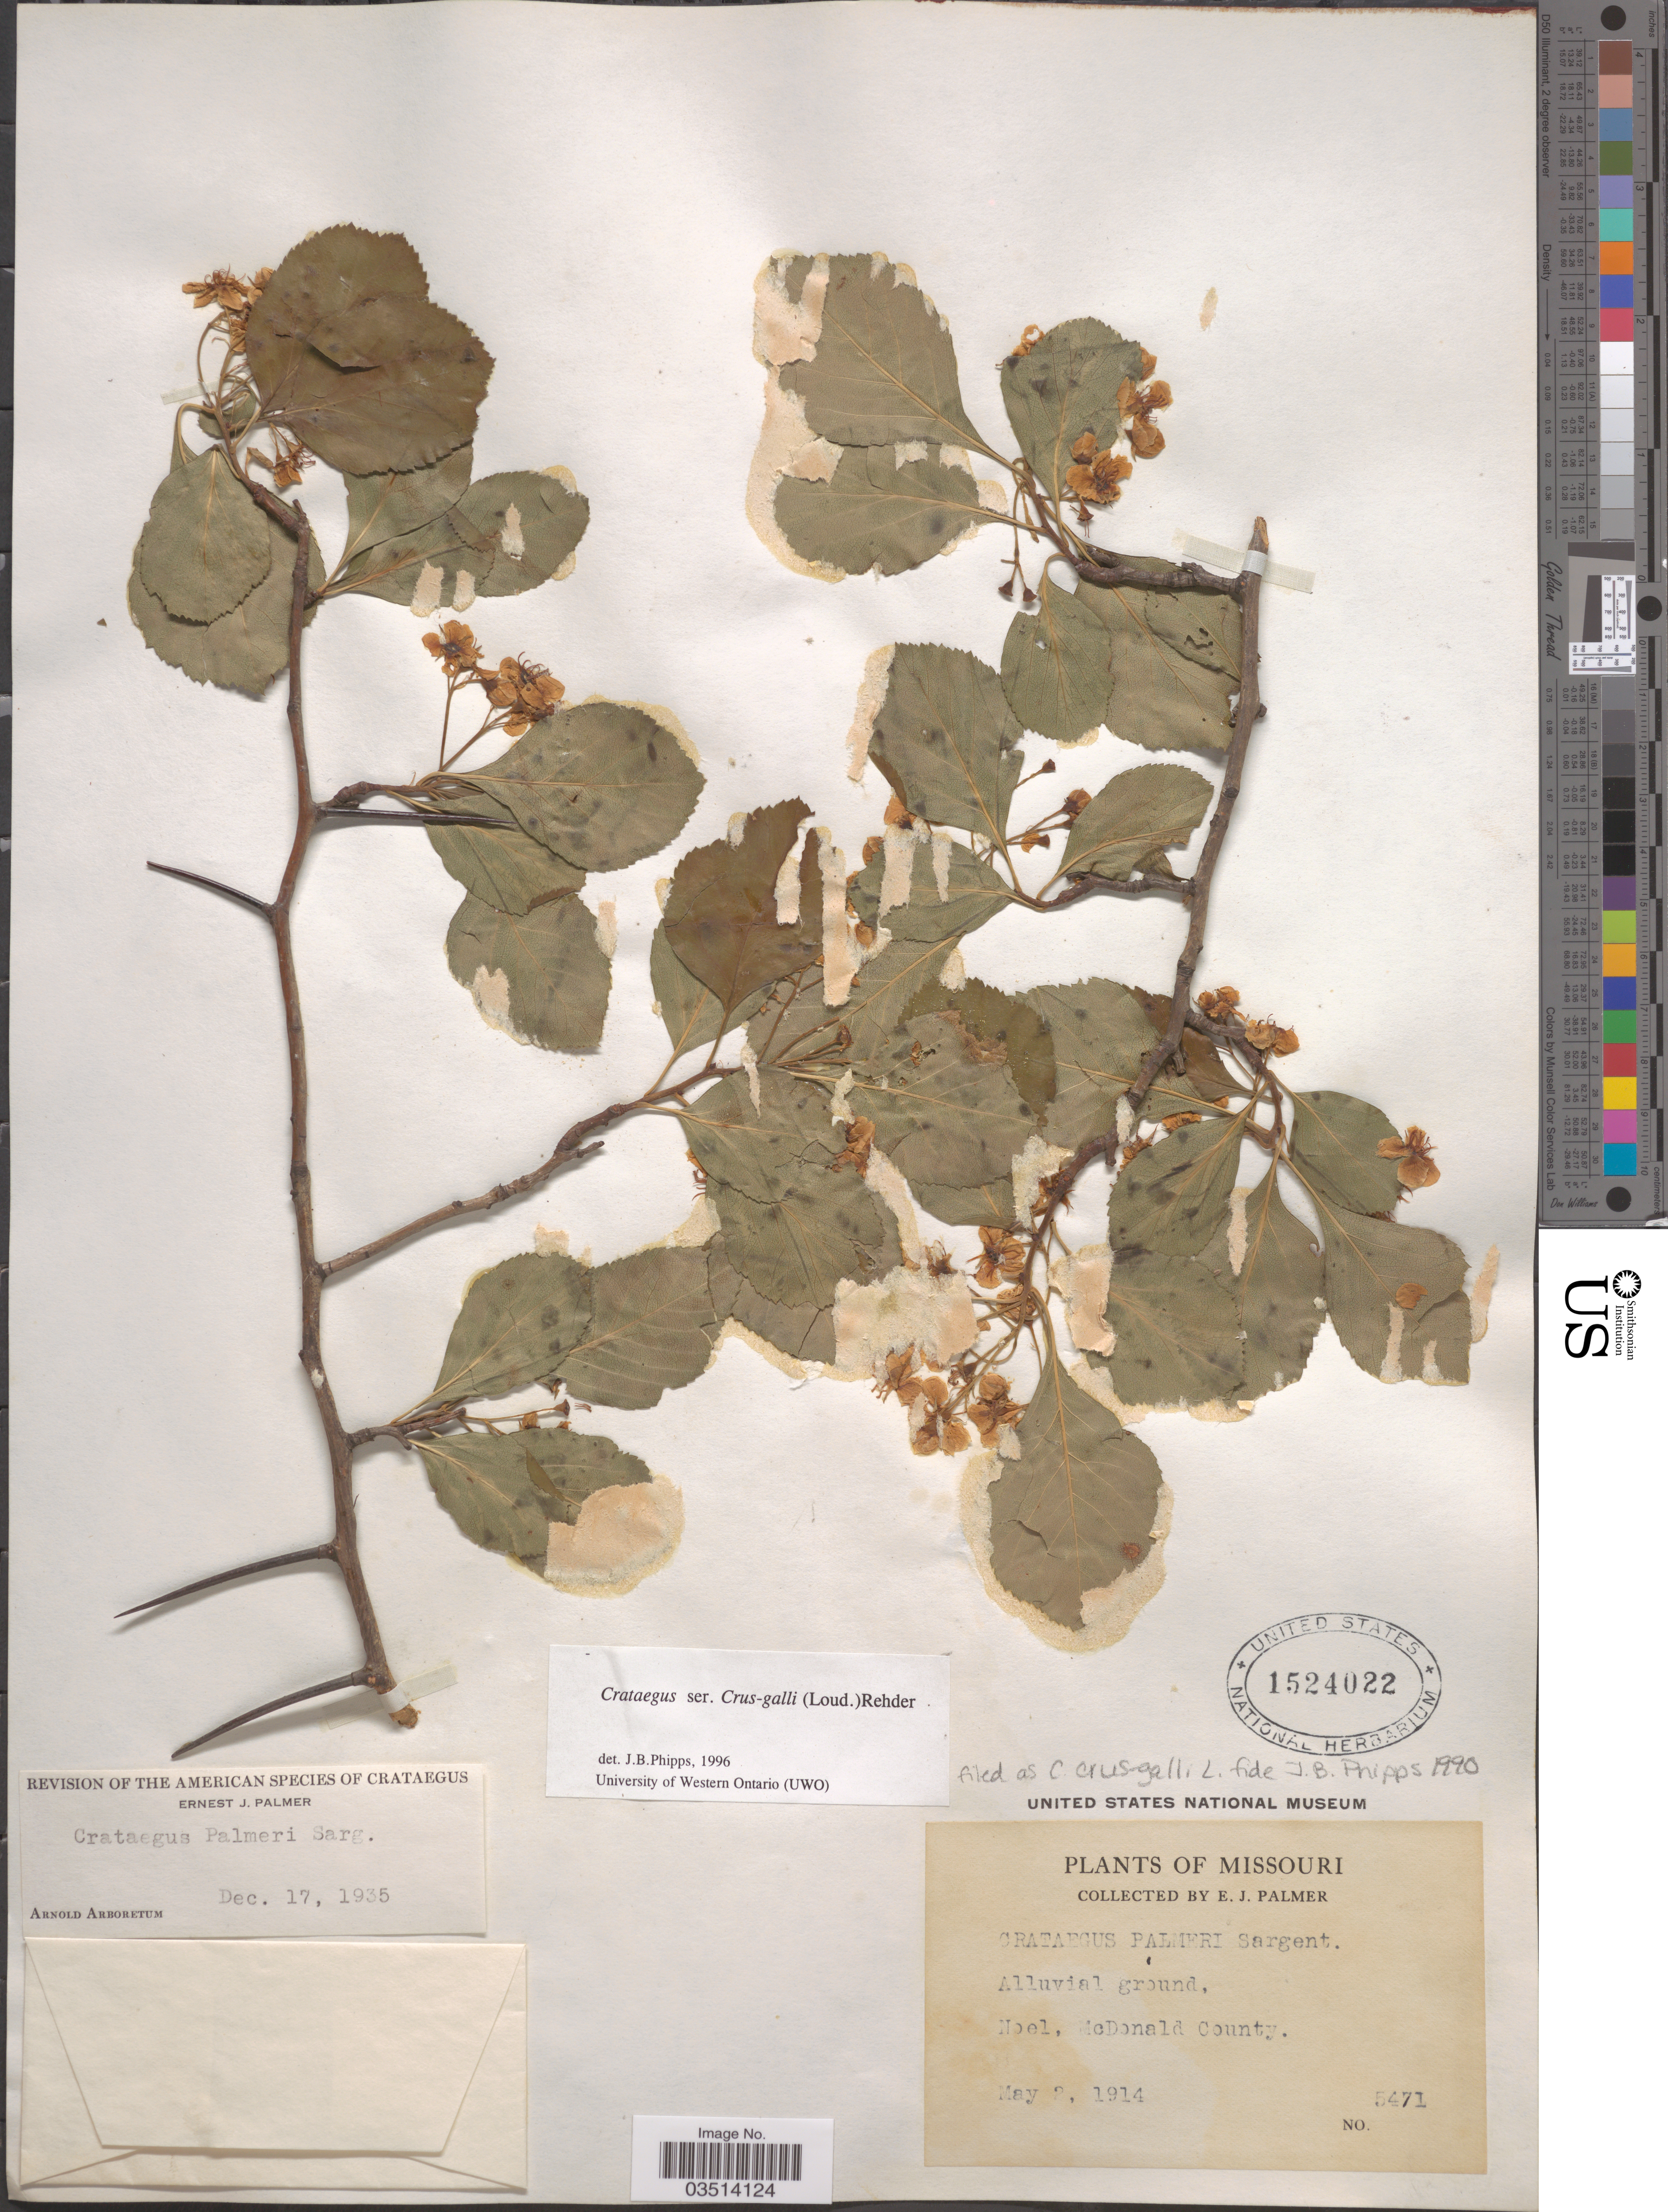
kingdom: Plantae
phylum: Tracheophyta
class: Magnoliopsida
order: Rosales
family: Rosaceae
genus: Crataegus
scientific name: Crataegus crus-galli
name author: L.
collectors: E. J. Palmer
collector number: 5471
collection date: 1914-05-02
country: United States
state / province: Missouri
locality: Noel, McDonald County.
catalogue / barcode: US 1524022